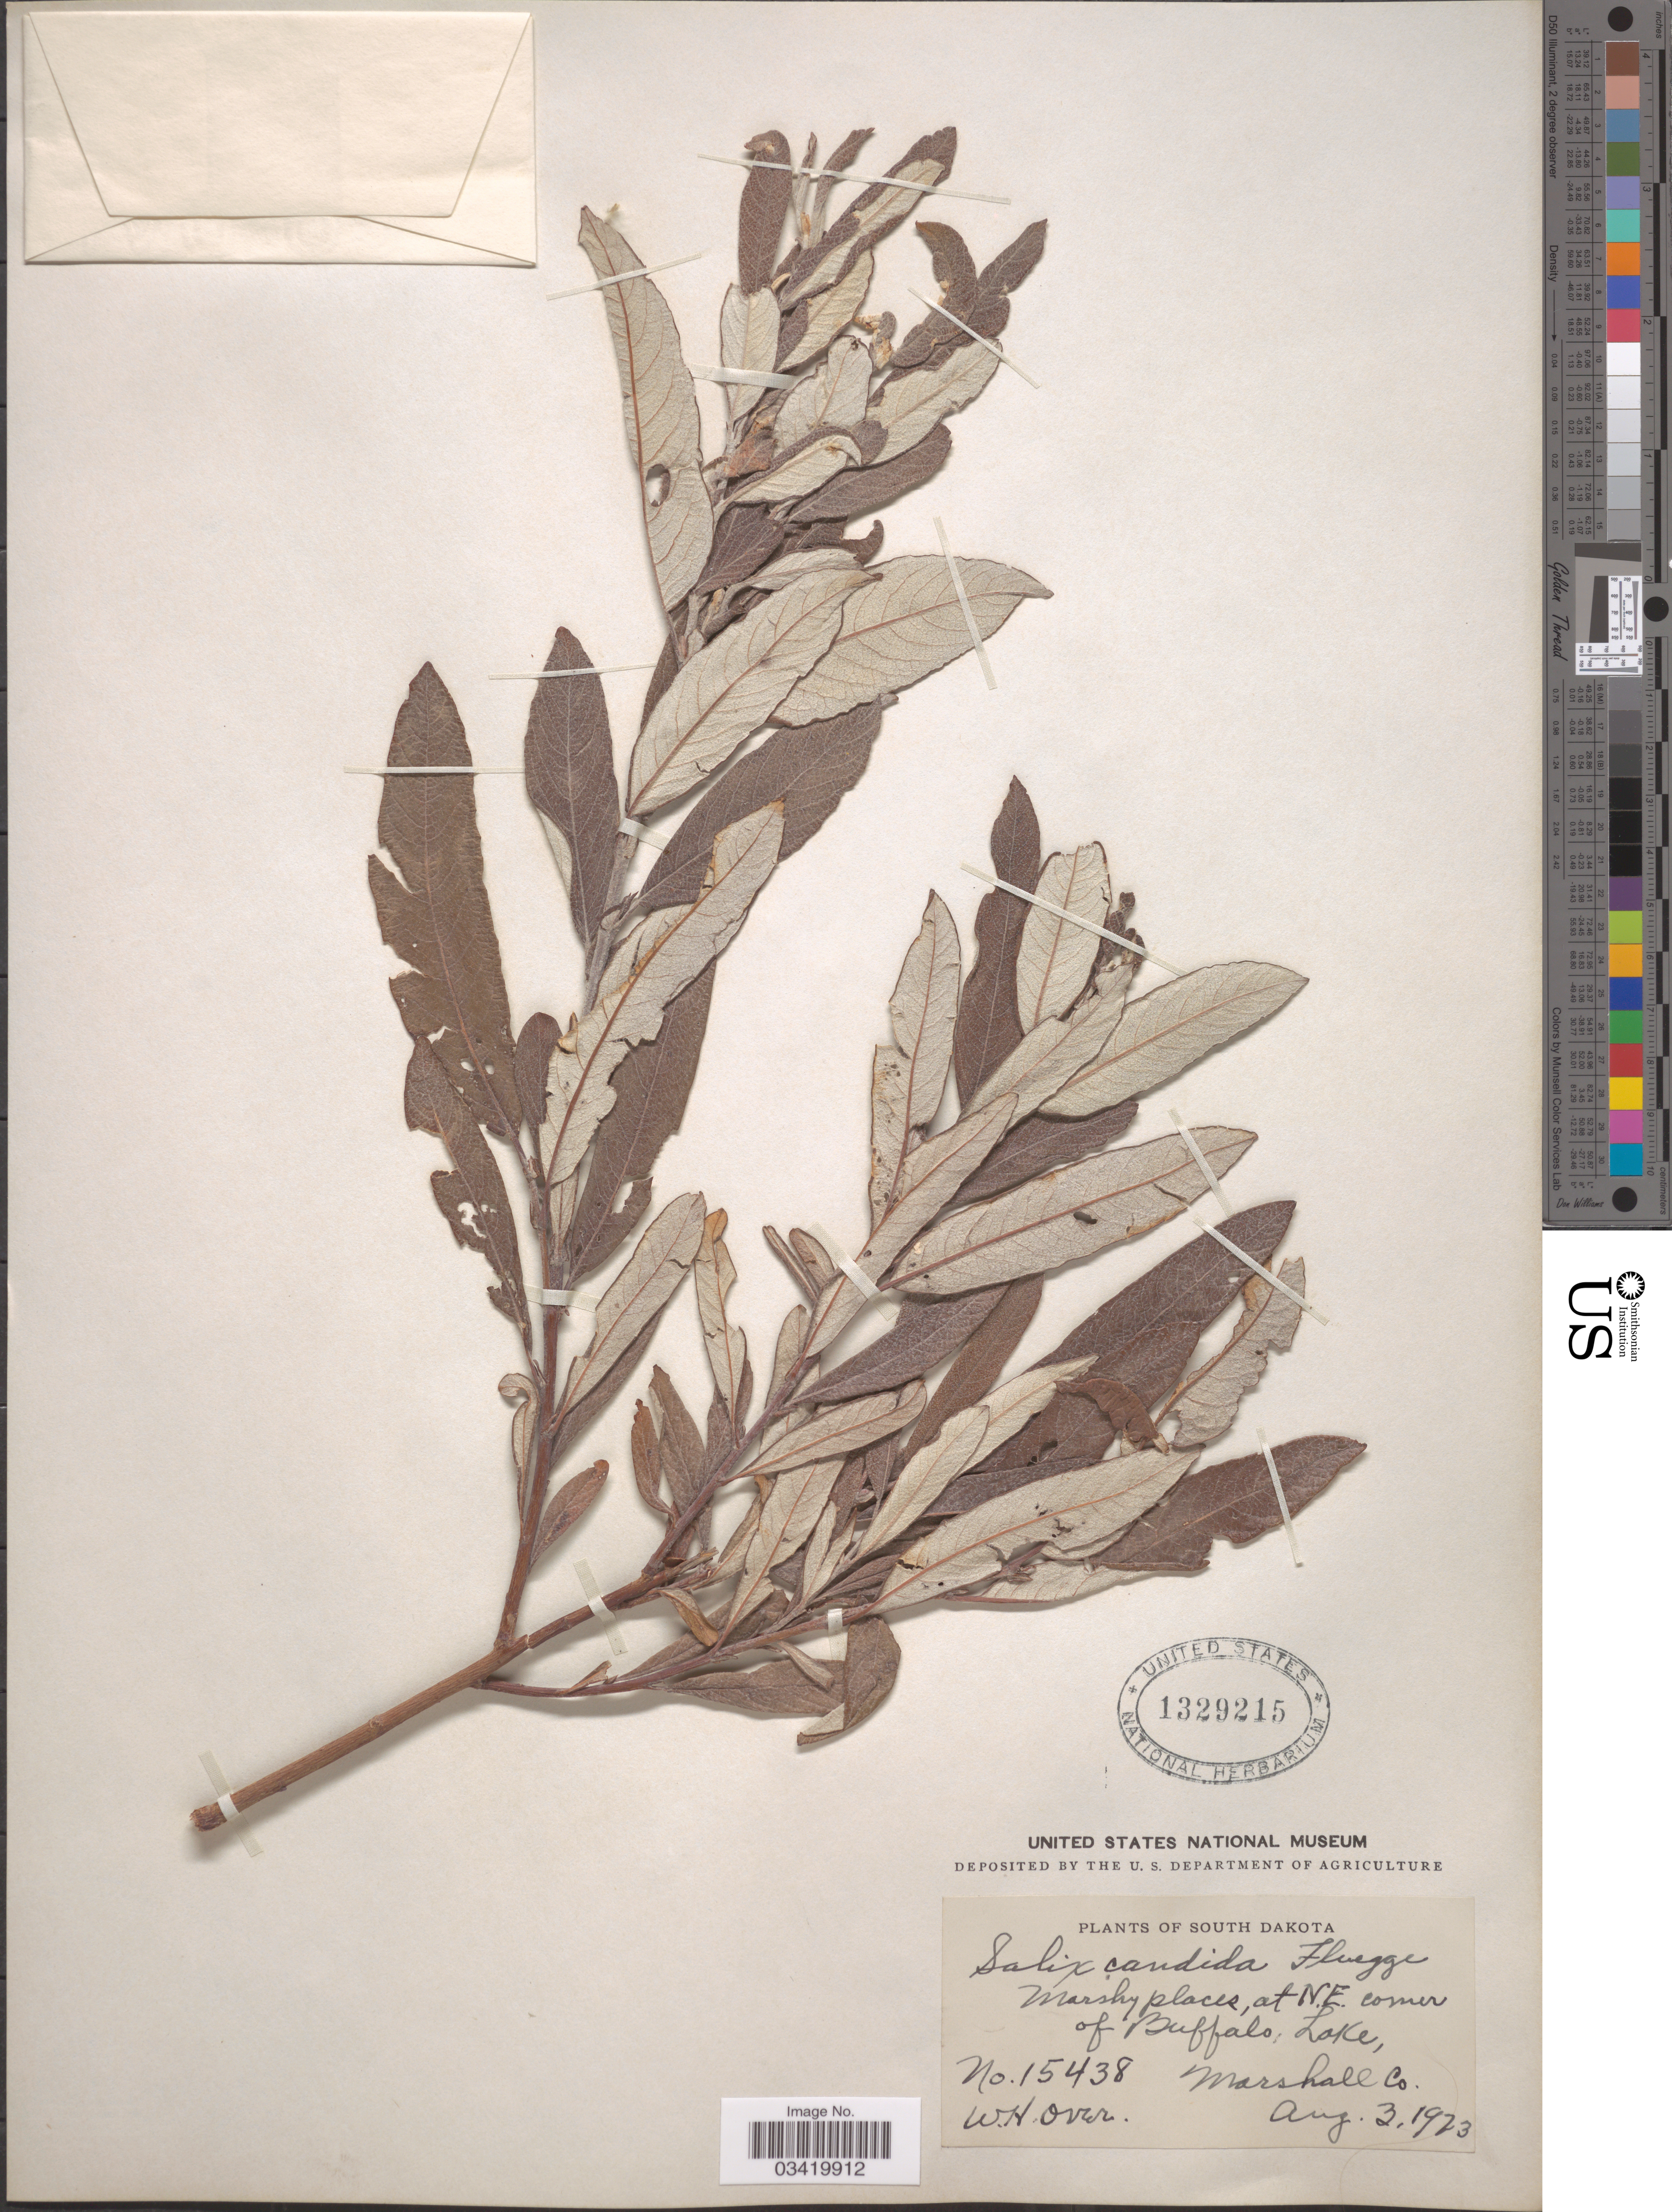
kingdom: Plantae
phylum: Tracheophyta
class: Magnoliopsida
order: Malpighiales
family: Salicaceae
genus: Salix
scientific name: Salix candida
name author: Flüggé ex Willd.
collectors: W. Over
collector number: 15438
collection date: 1923-08-03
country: United States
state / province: South Dakota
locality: Marshy places, at N.E. corner of Buffalo, Lake, Marshall Co.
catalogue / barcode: US 1329215